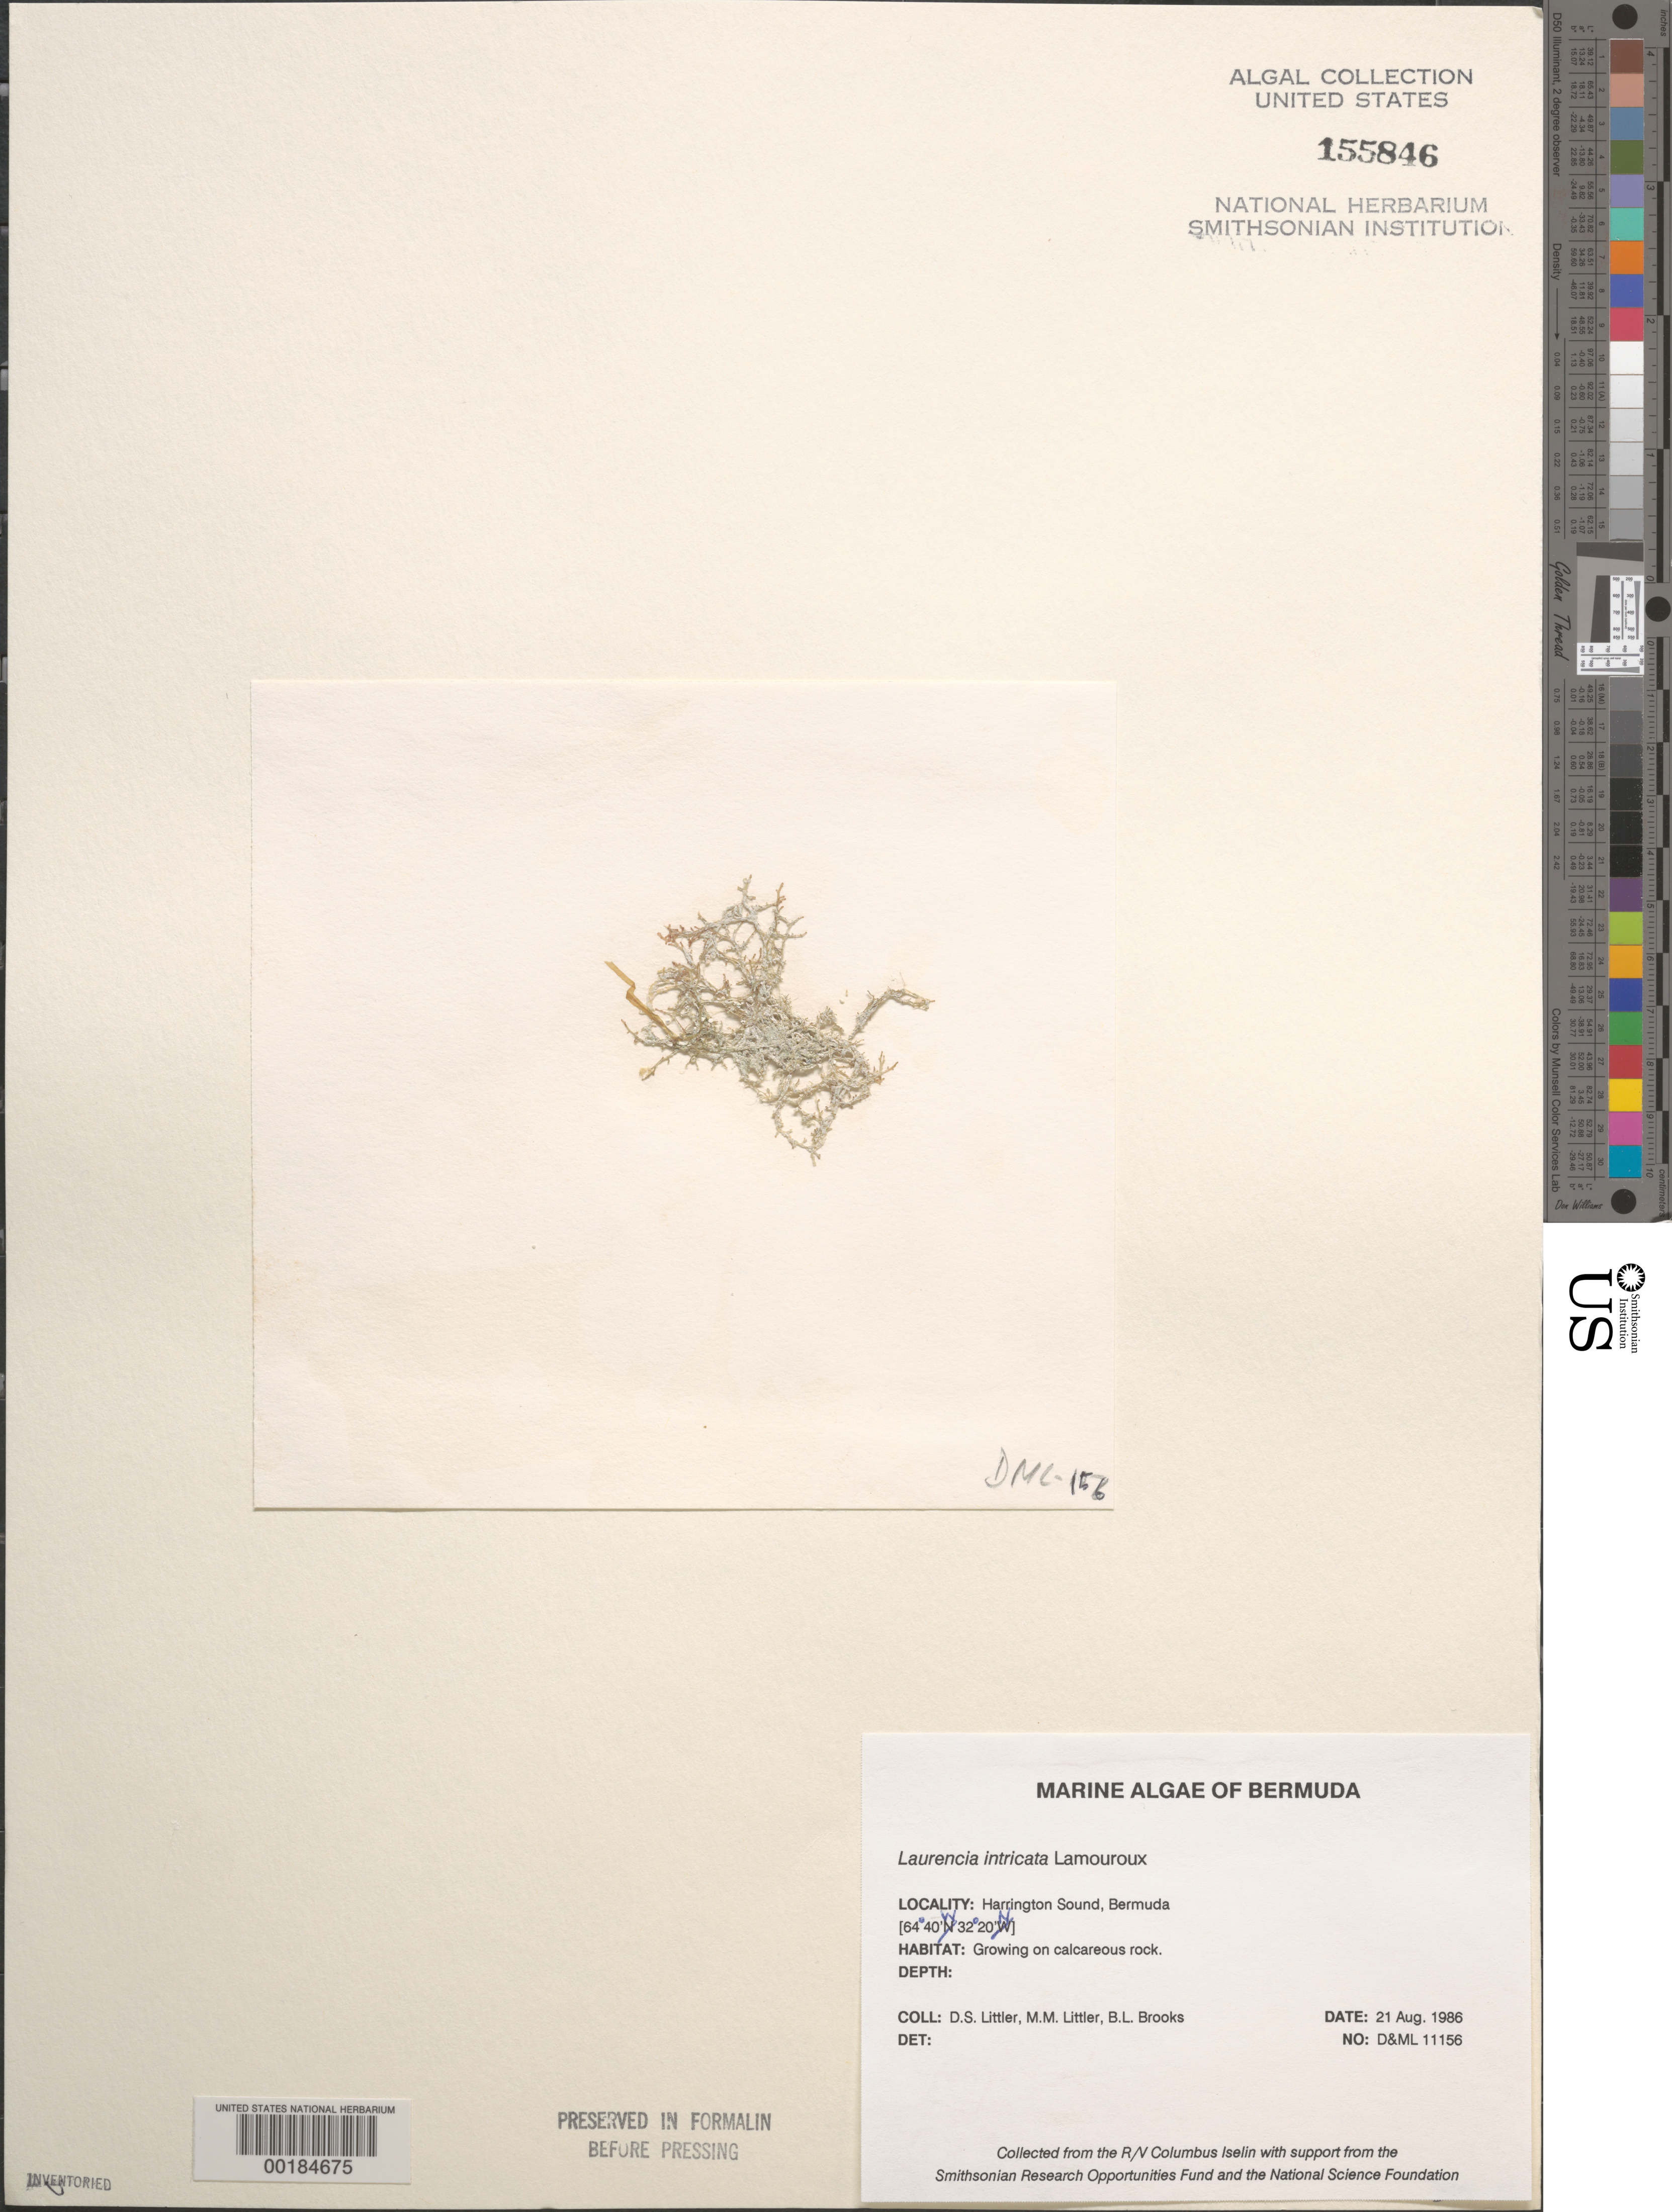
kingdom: Plantae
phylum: Rhodophyta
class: Florideophyceae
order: Ceramiales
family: Rhodomelaceae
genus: Laurencia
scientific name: Laurencia intricata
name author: J.V.Lamouroux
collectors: D. S. Littler, M. M. Littler & B. Brooks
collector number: D&ML 11156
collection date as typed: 21 Aug 1986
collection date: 1986-08-21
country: Bermuda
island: Bermuda Island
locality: Harrington Sound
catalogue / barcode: US 155846